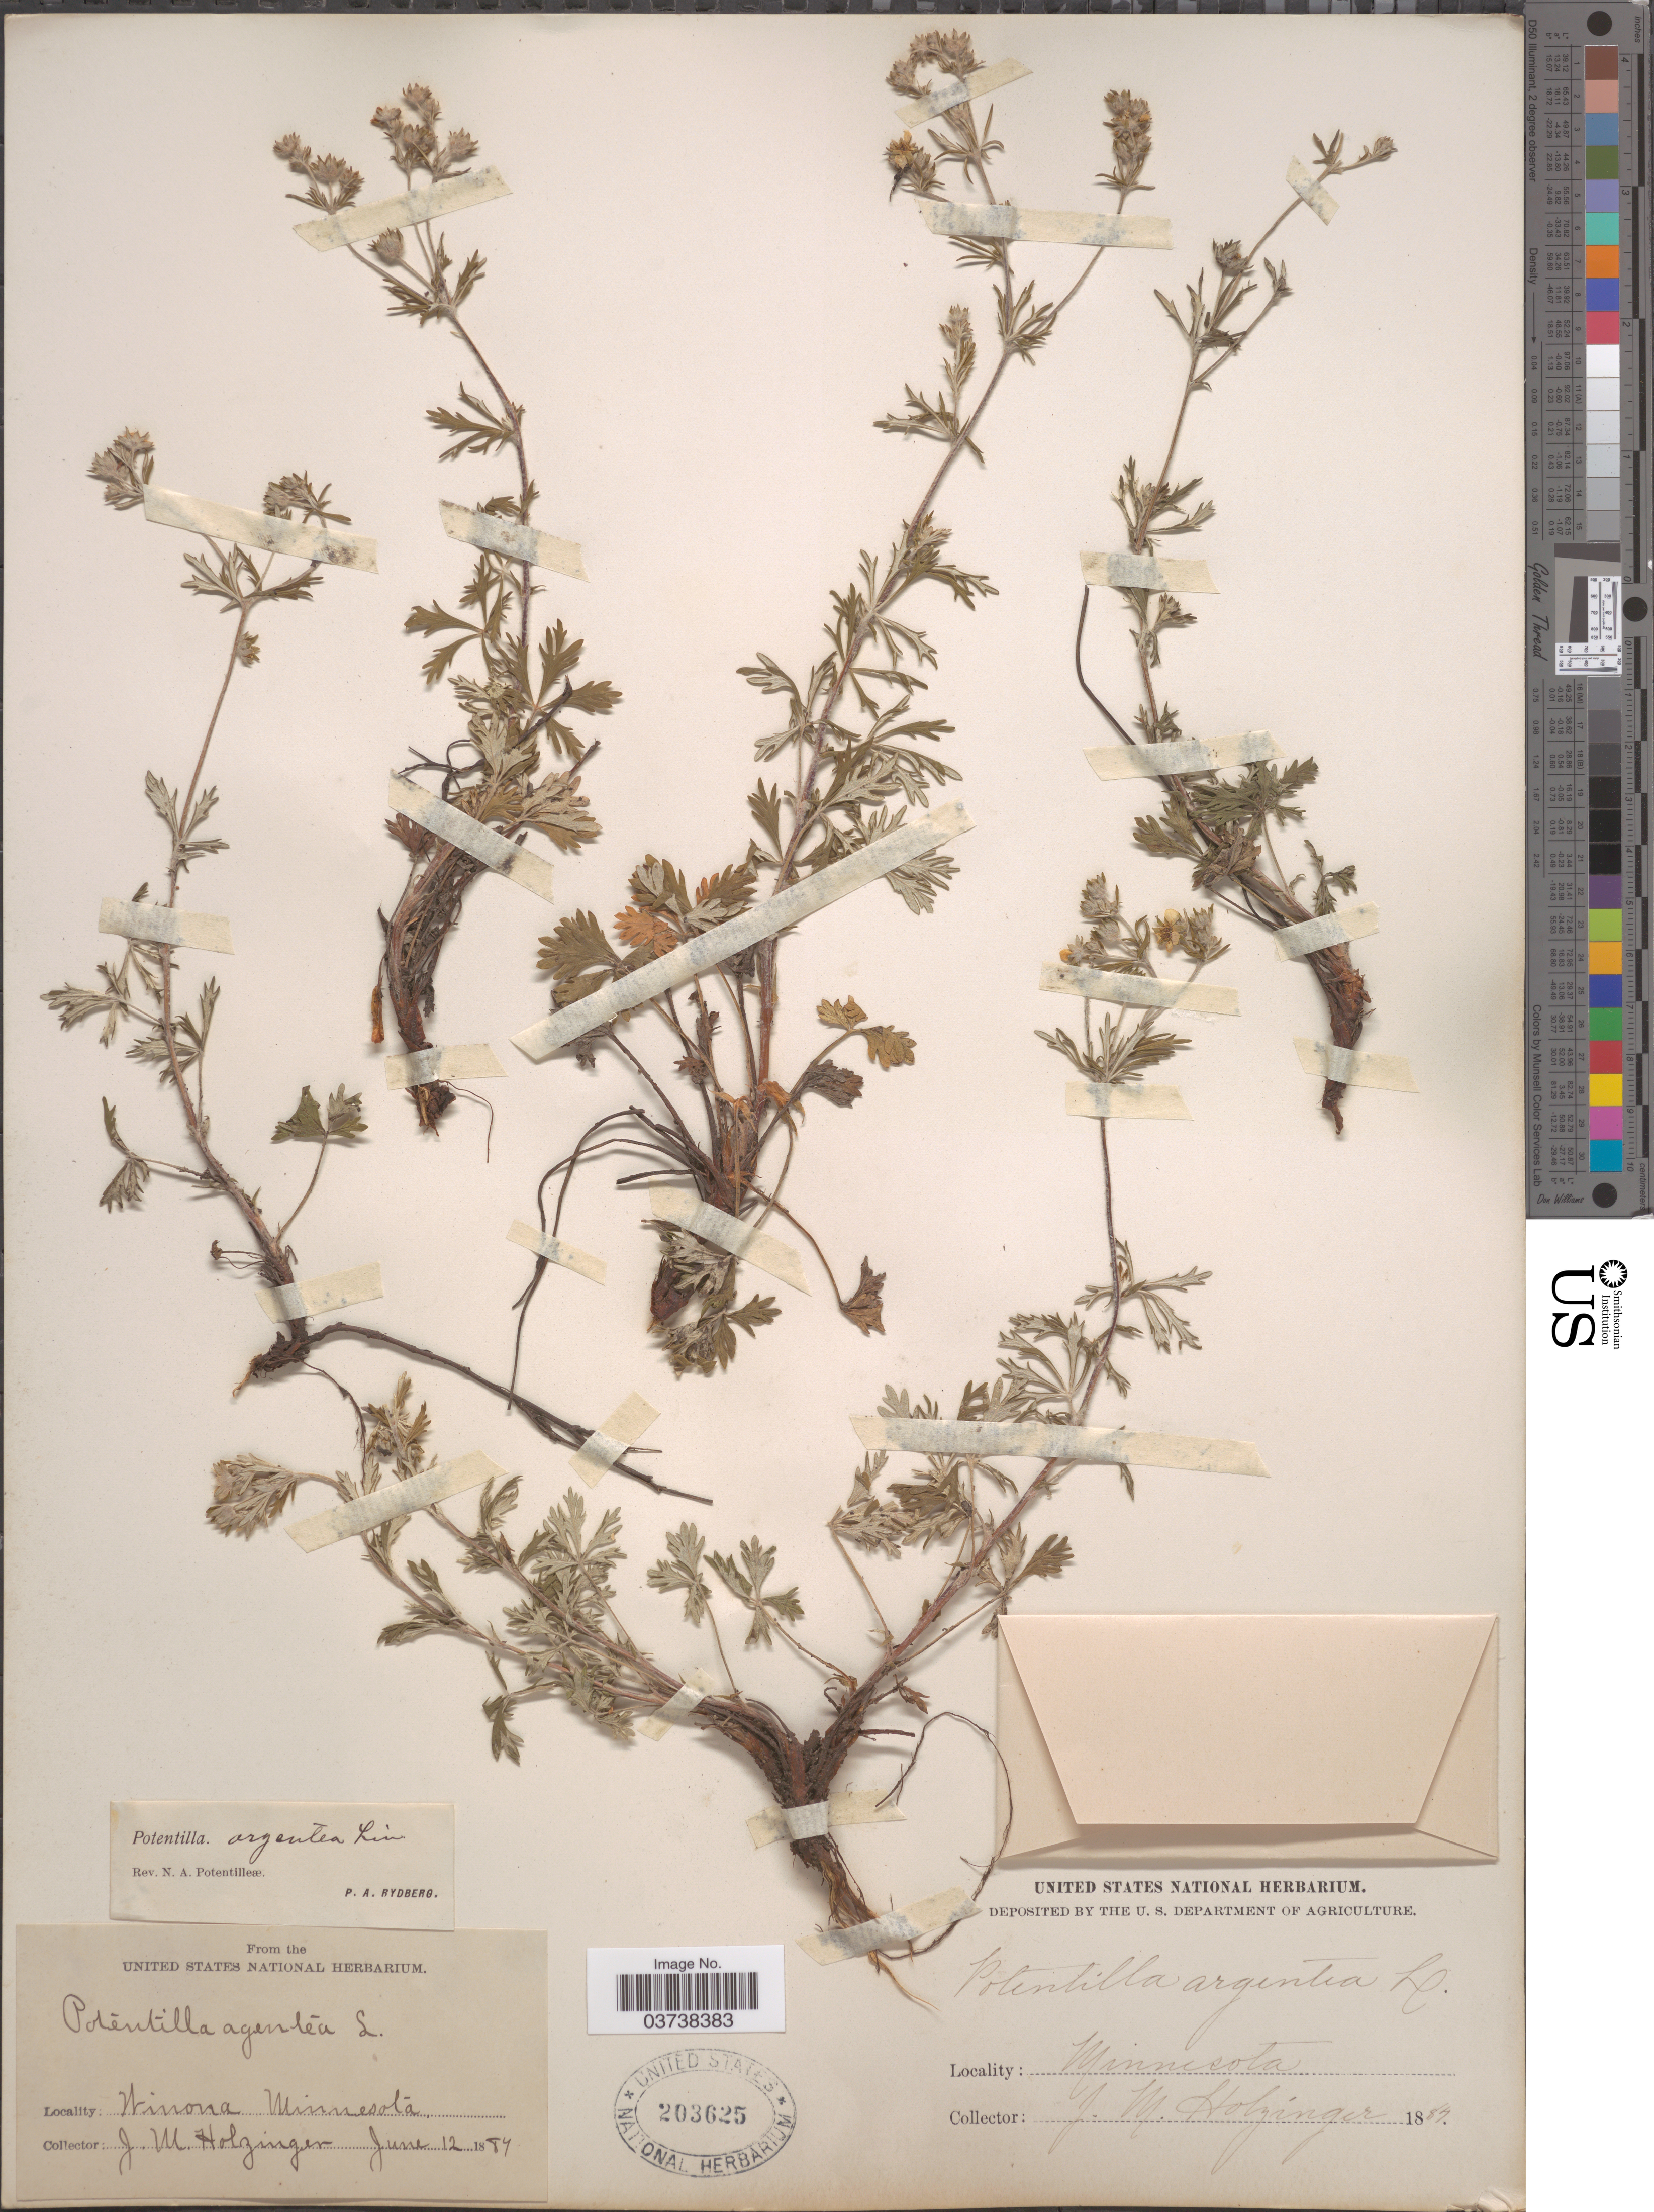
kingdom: Plantae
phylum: Tracheophyta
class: Magnoliopsida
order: Rosales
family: Rosaceae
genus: Potentilla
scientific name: Potentilla argentea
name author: L.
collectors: J. M. Holzinger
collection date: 1884-06-12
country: United States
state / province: Minnesota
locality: Winona.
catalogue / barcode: US 203625